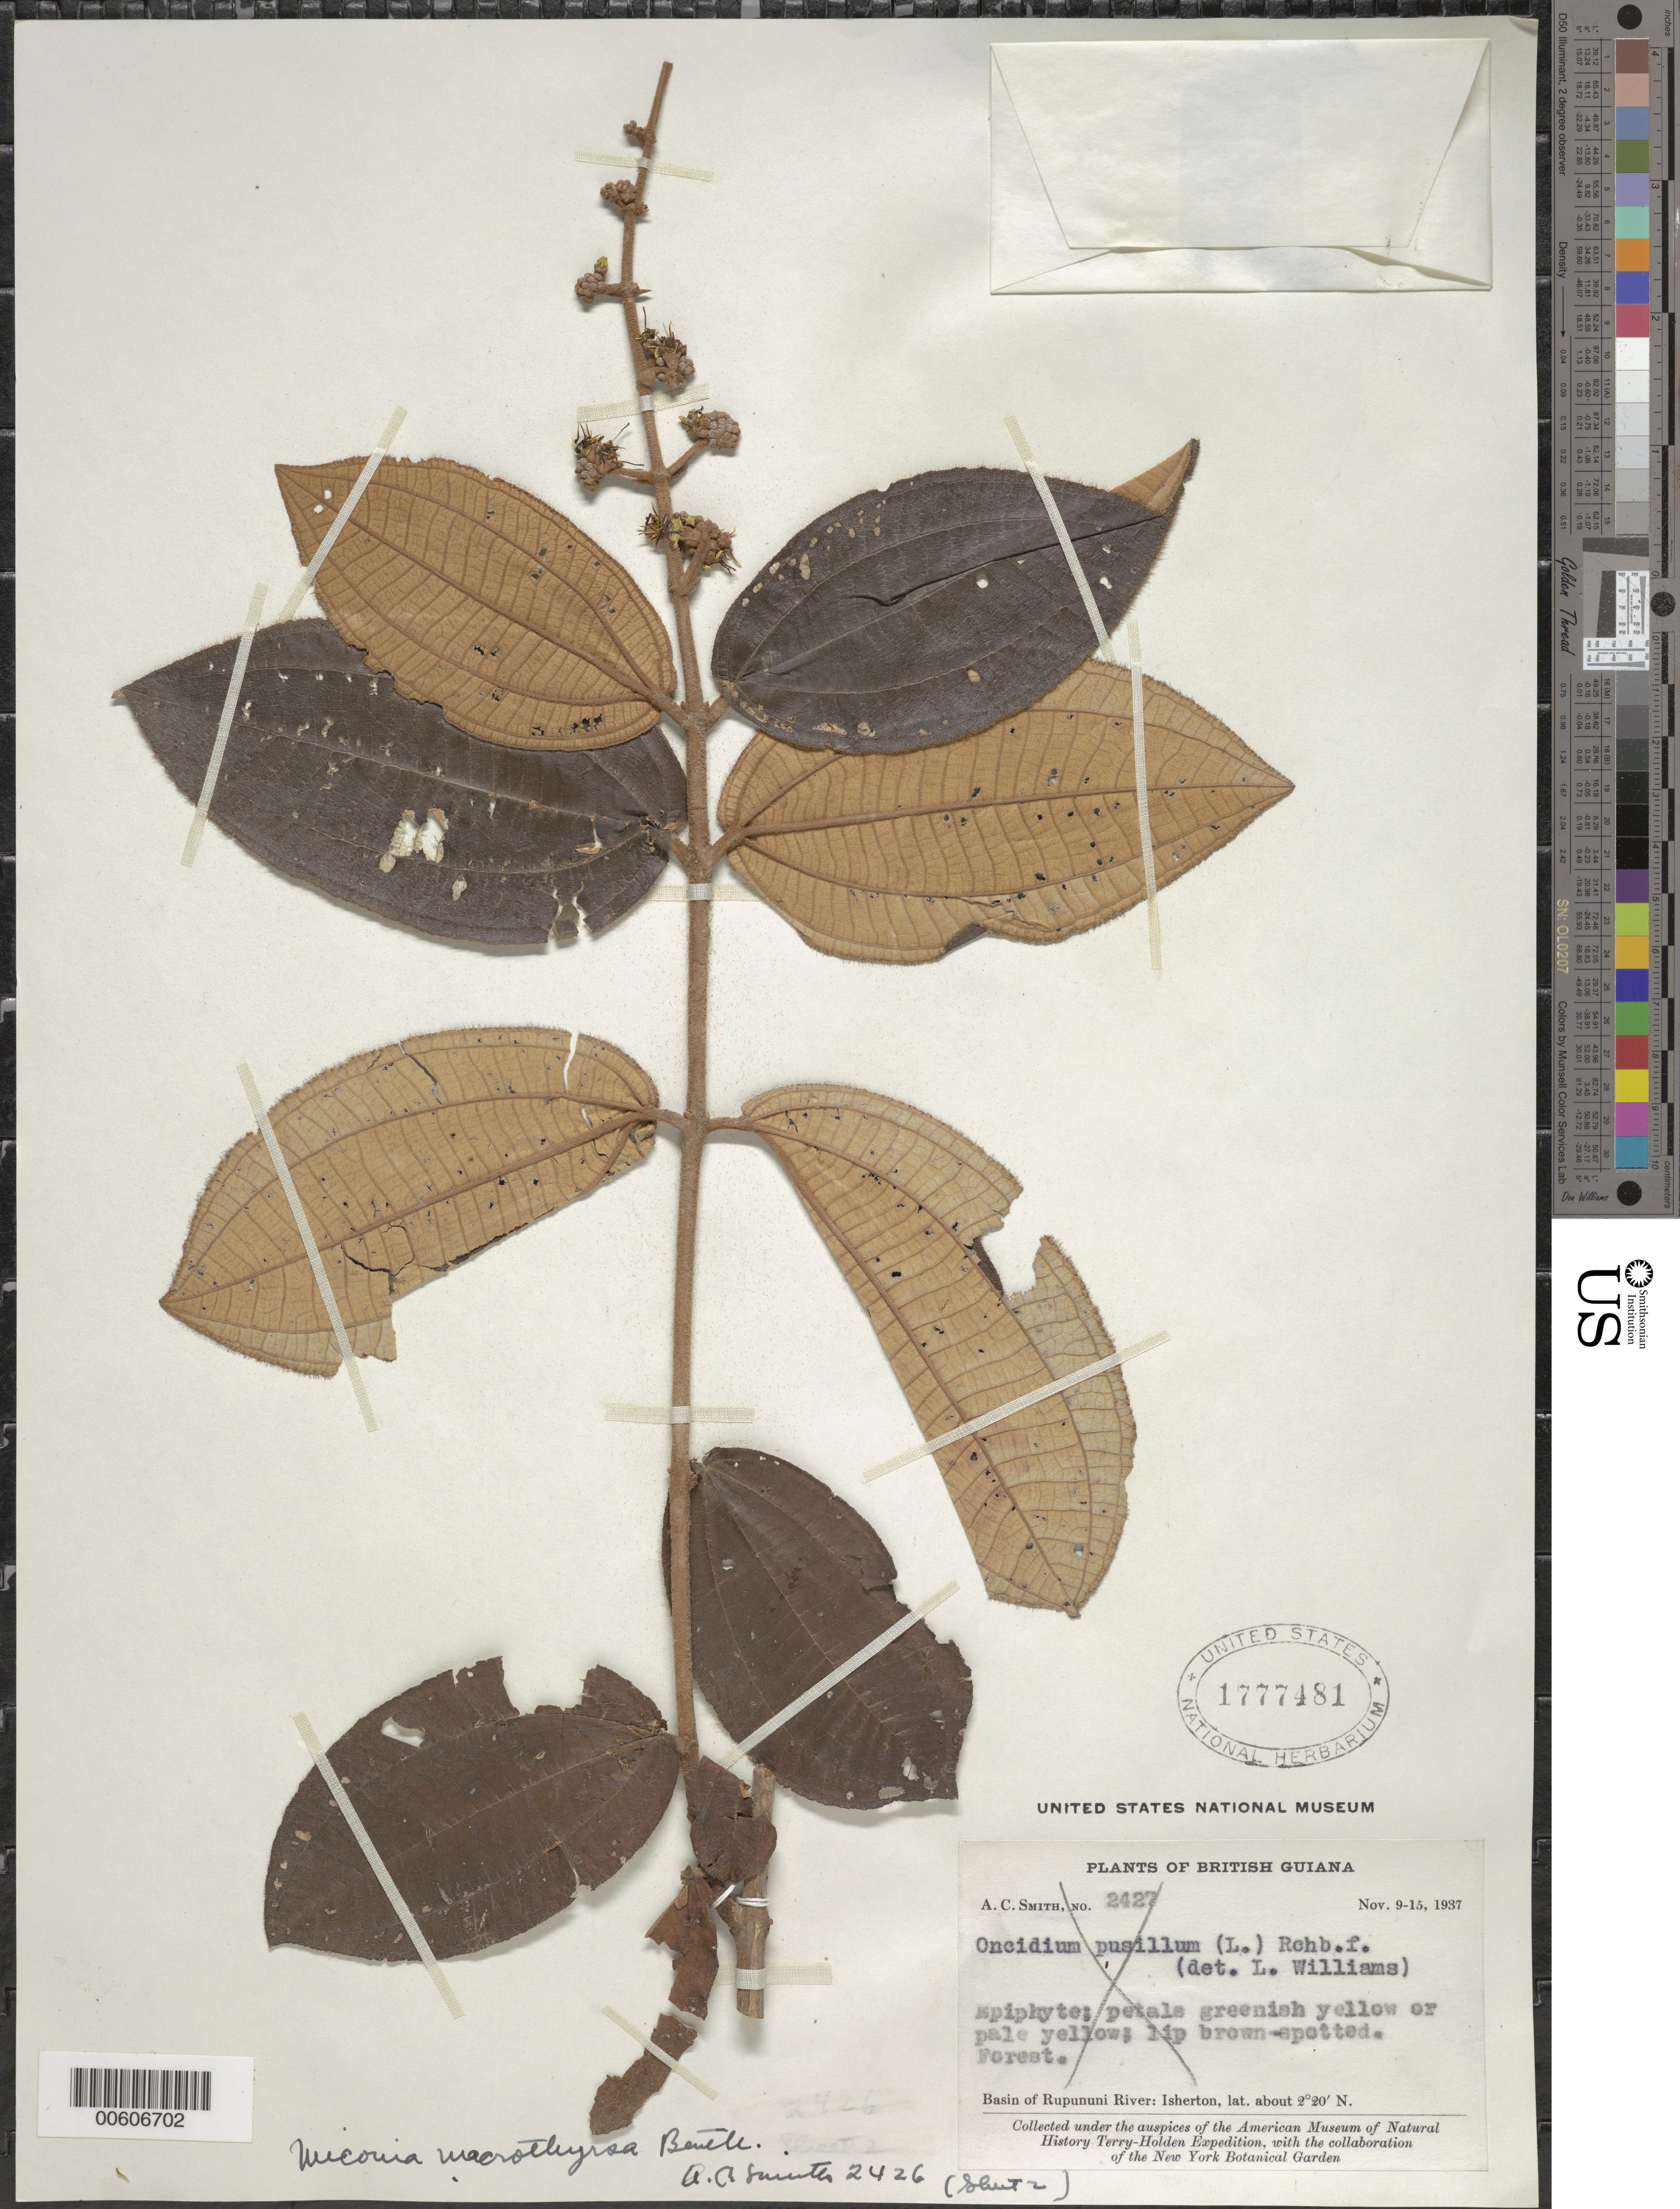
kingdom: Plantae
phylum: Tracheophyta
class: Magnoliopsida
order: Myrtales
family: Melastomataceae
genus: Miconia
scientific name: Miconia macrothyrsa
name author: Benth.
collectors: A. C. Smith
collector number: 2427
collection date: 1937-11-09/1937-11-15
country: Guyana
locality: British Guiana. Basin of Rupununi RiverL Isherton.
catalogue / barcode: US 1777481